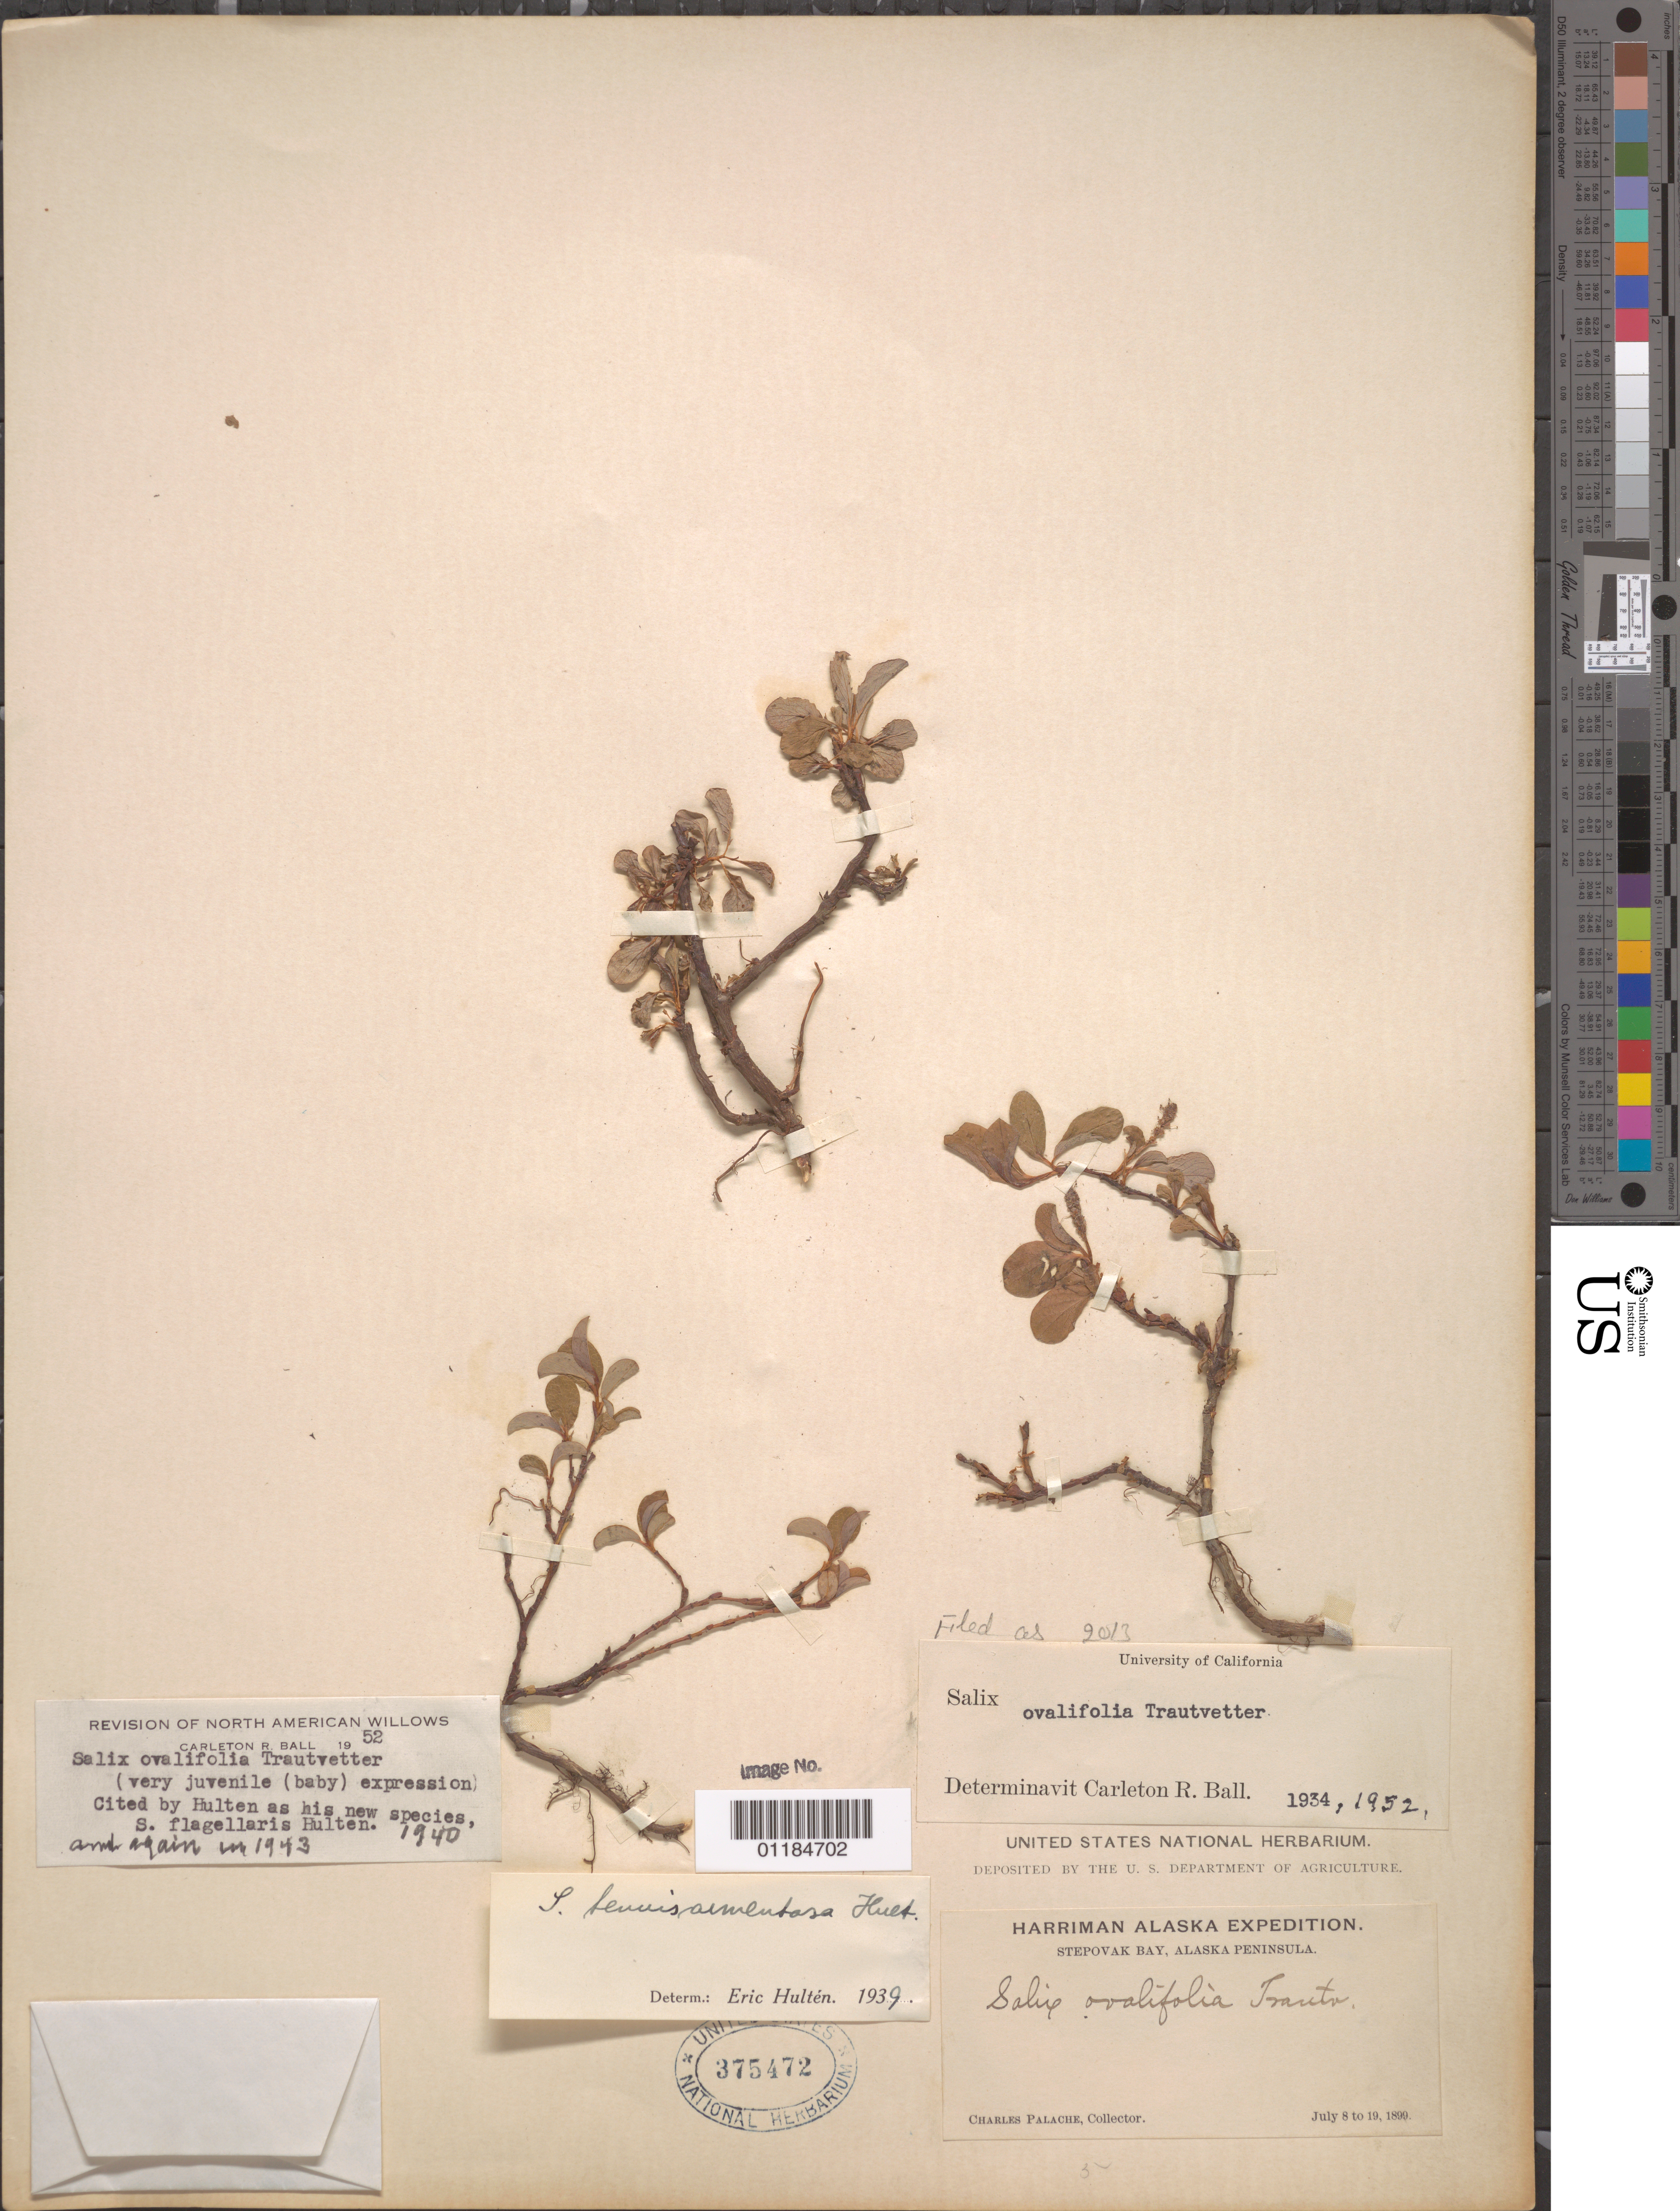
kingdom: Plantae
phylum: Tracheophyta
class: Magnoliopsida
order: Malpighiales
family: Salicaceae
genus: Salix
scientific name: Salix ovalifolia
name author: Trautv.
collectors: C. Palache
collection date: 1899-07-08/1899-07-18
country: United States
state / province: Alaska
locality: Stepovak Bay, Alaska Peninsula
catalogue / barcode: US 375472